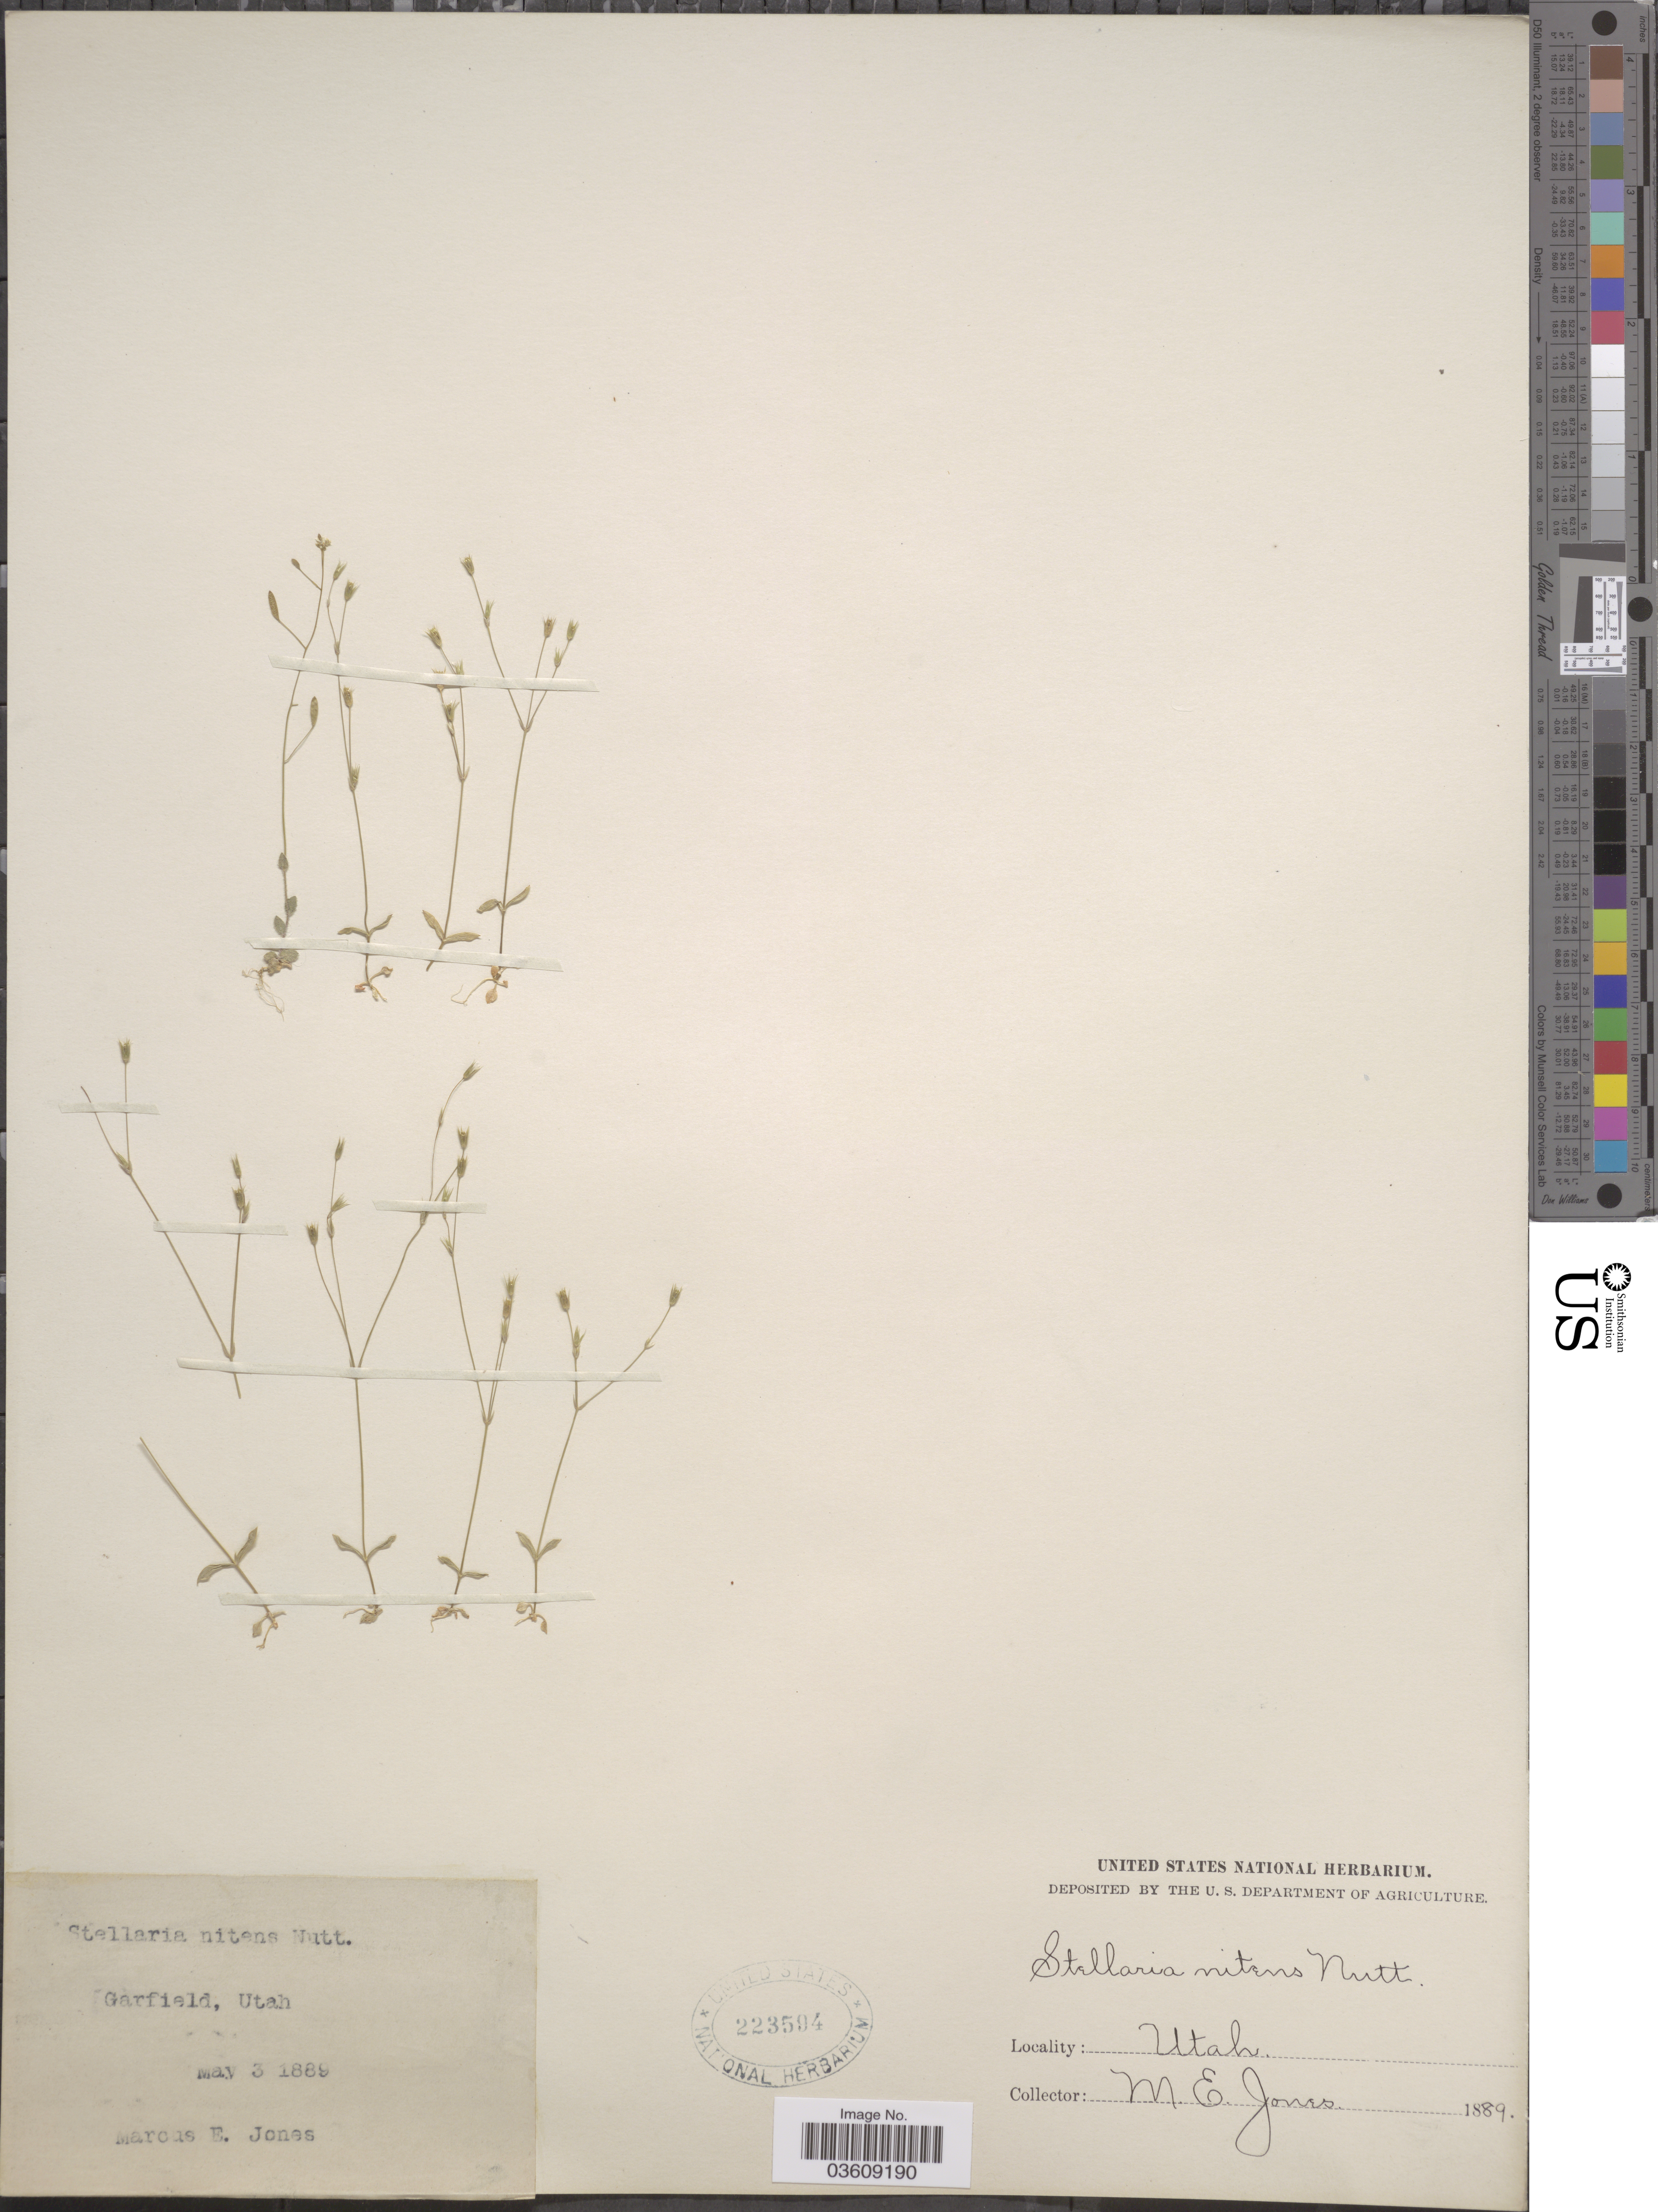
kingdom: Plantae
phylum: Tracheophyta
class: Magnoliopsida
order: Caryophyllales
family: Caryophyllaceae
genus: Stellaria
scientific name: Stellaria nitens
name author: Nutt.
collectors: M. E. Jones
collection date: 1889-05-03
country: United States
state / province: Utah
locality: Garfield.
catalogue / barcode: US 223594